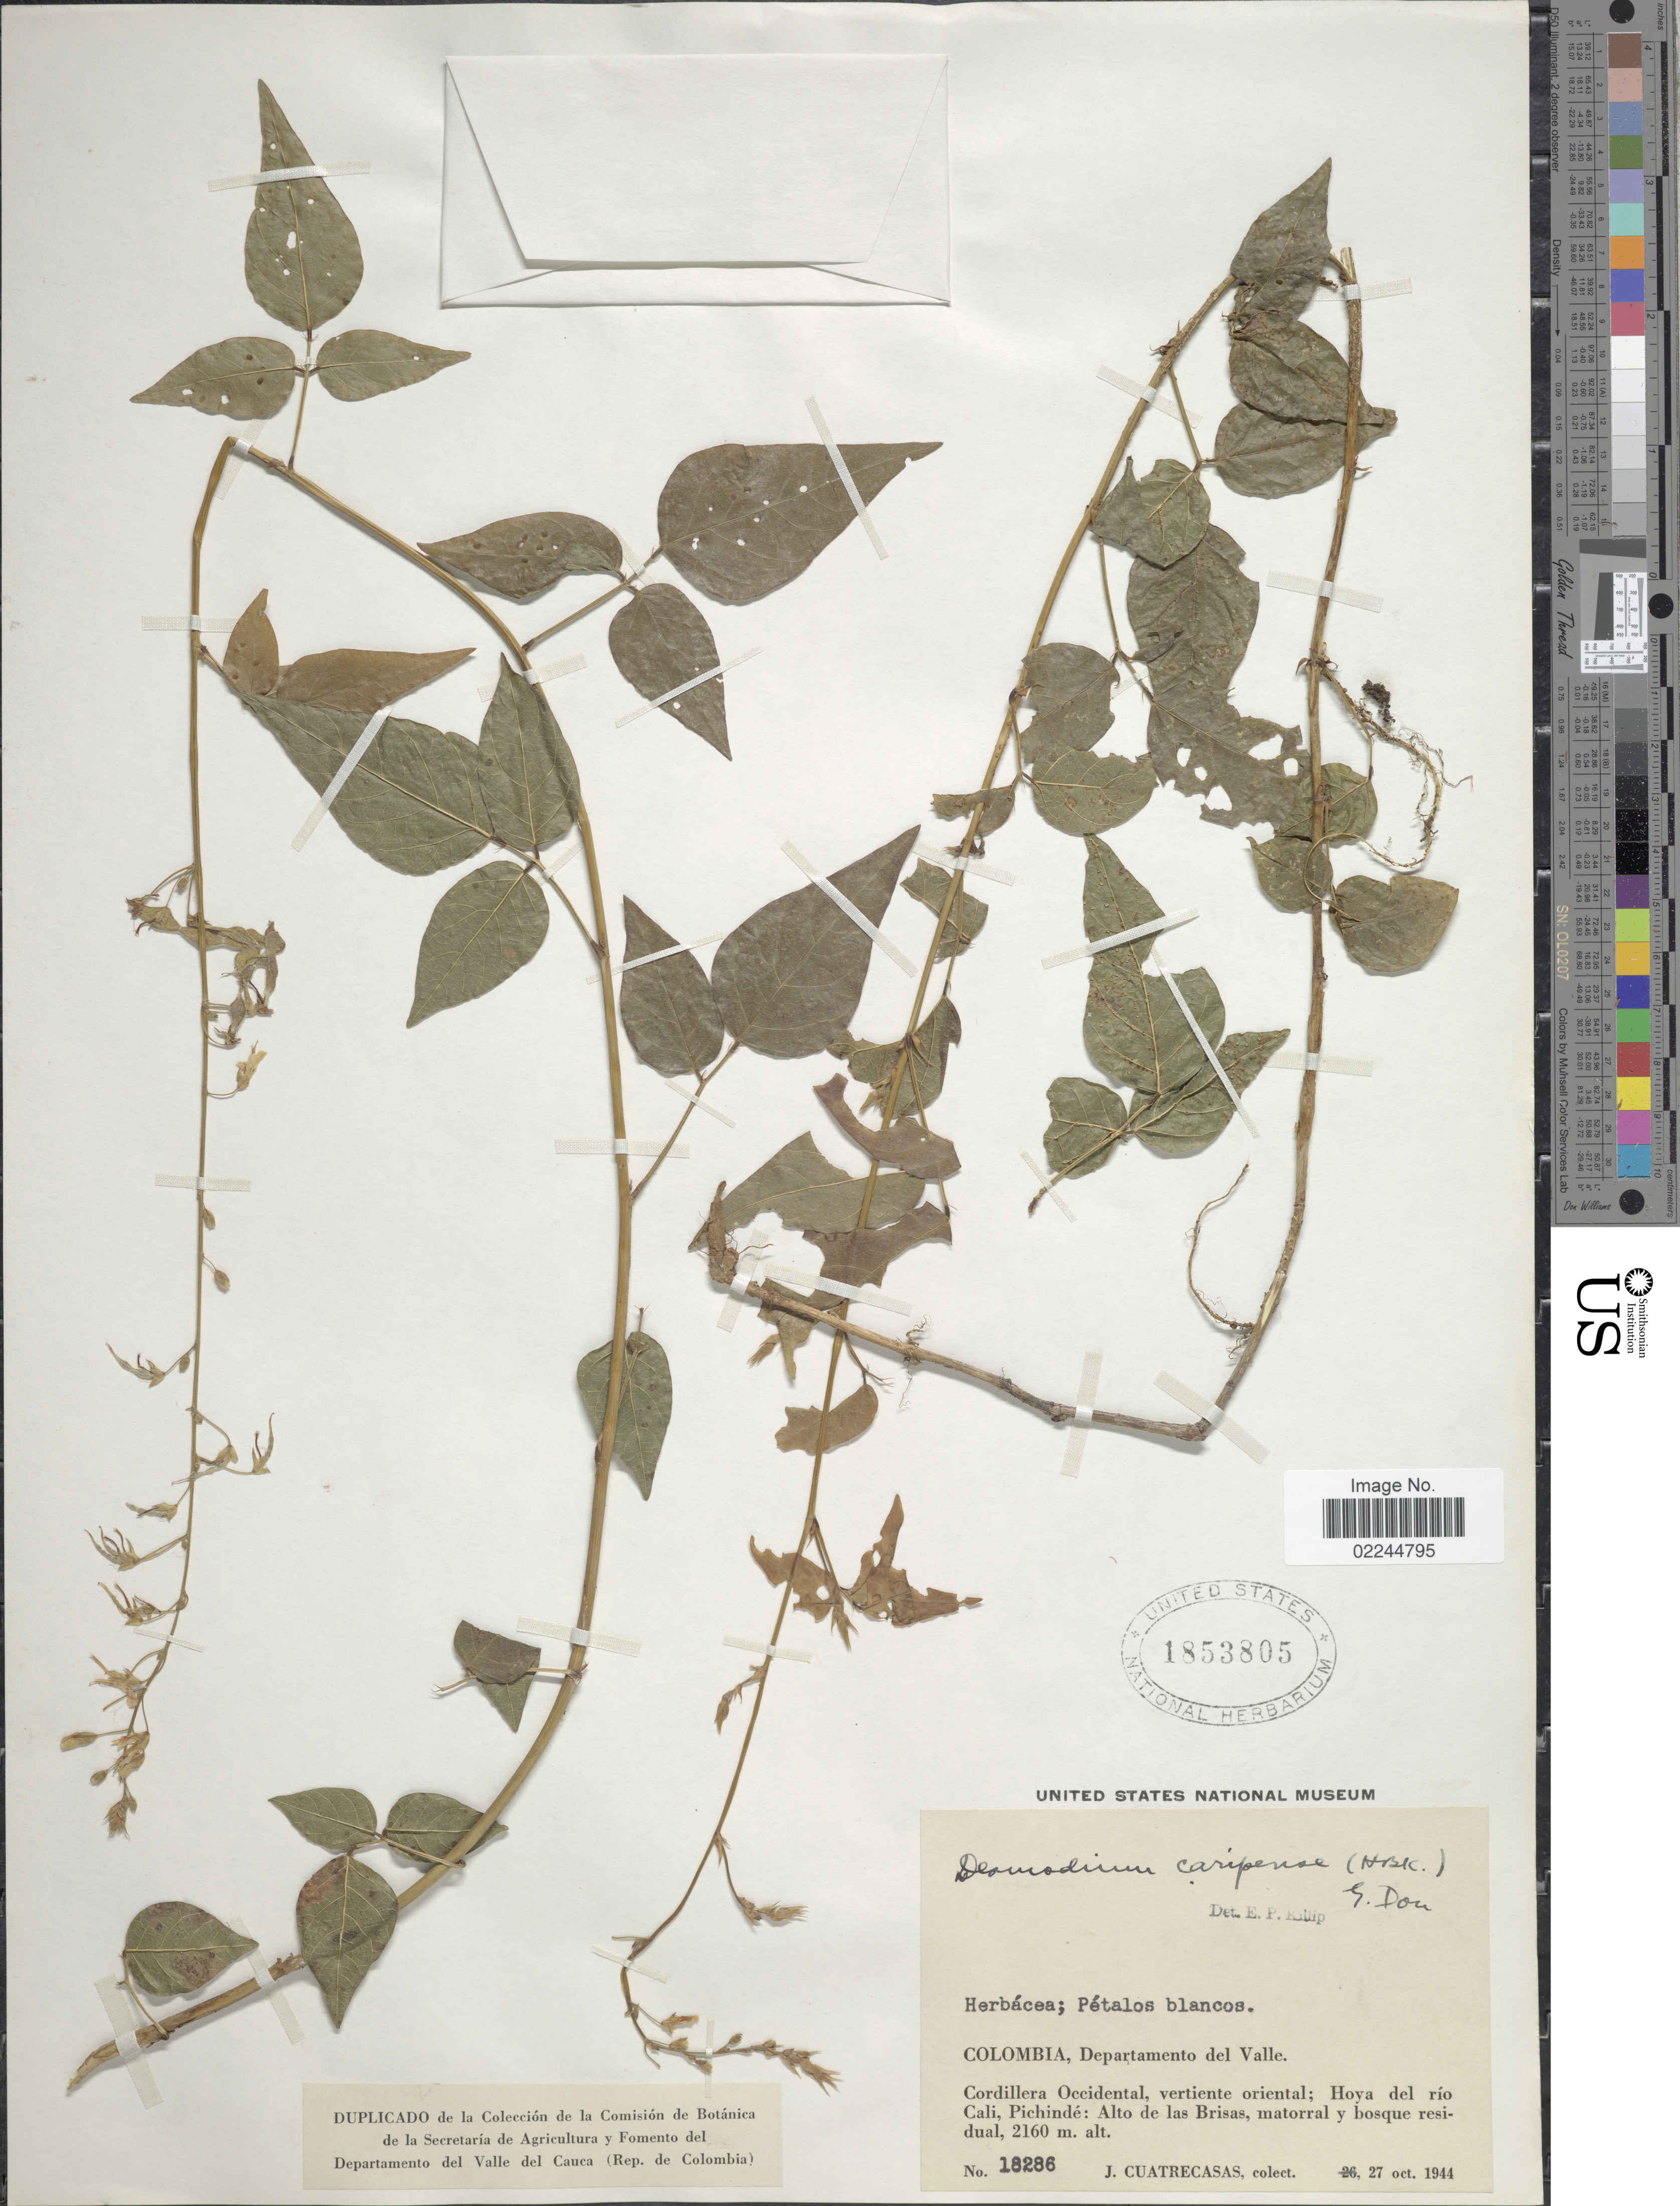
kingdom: Plantae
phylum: Tracheophyta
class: Magnoliopsida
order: Fabales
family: Fabaceae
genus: Desmodium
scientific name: Desmodium caripense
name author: (Kunth) G. Don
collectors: J. Cuatrecasas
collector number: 18286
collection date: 1944-10-27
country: Colombia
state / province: Valle del Cauca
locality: Departamento del Valle, Cordillera Occidental, vertiente oriental, Hoya del rio Cali, Pichinde, Alto de las Brisas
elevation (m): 2160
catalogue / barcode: US 1853805